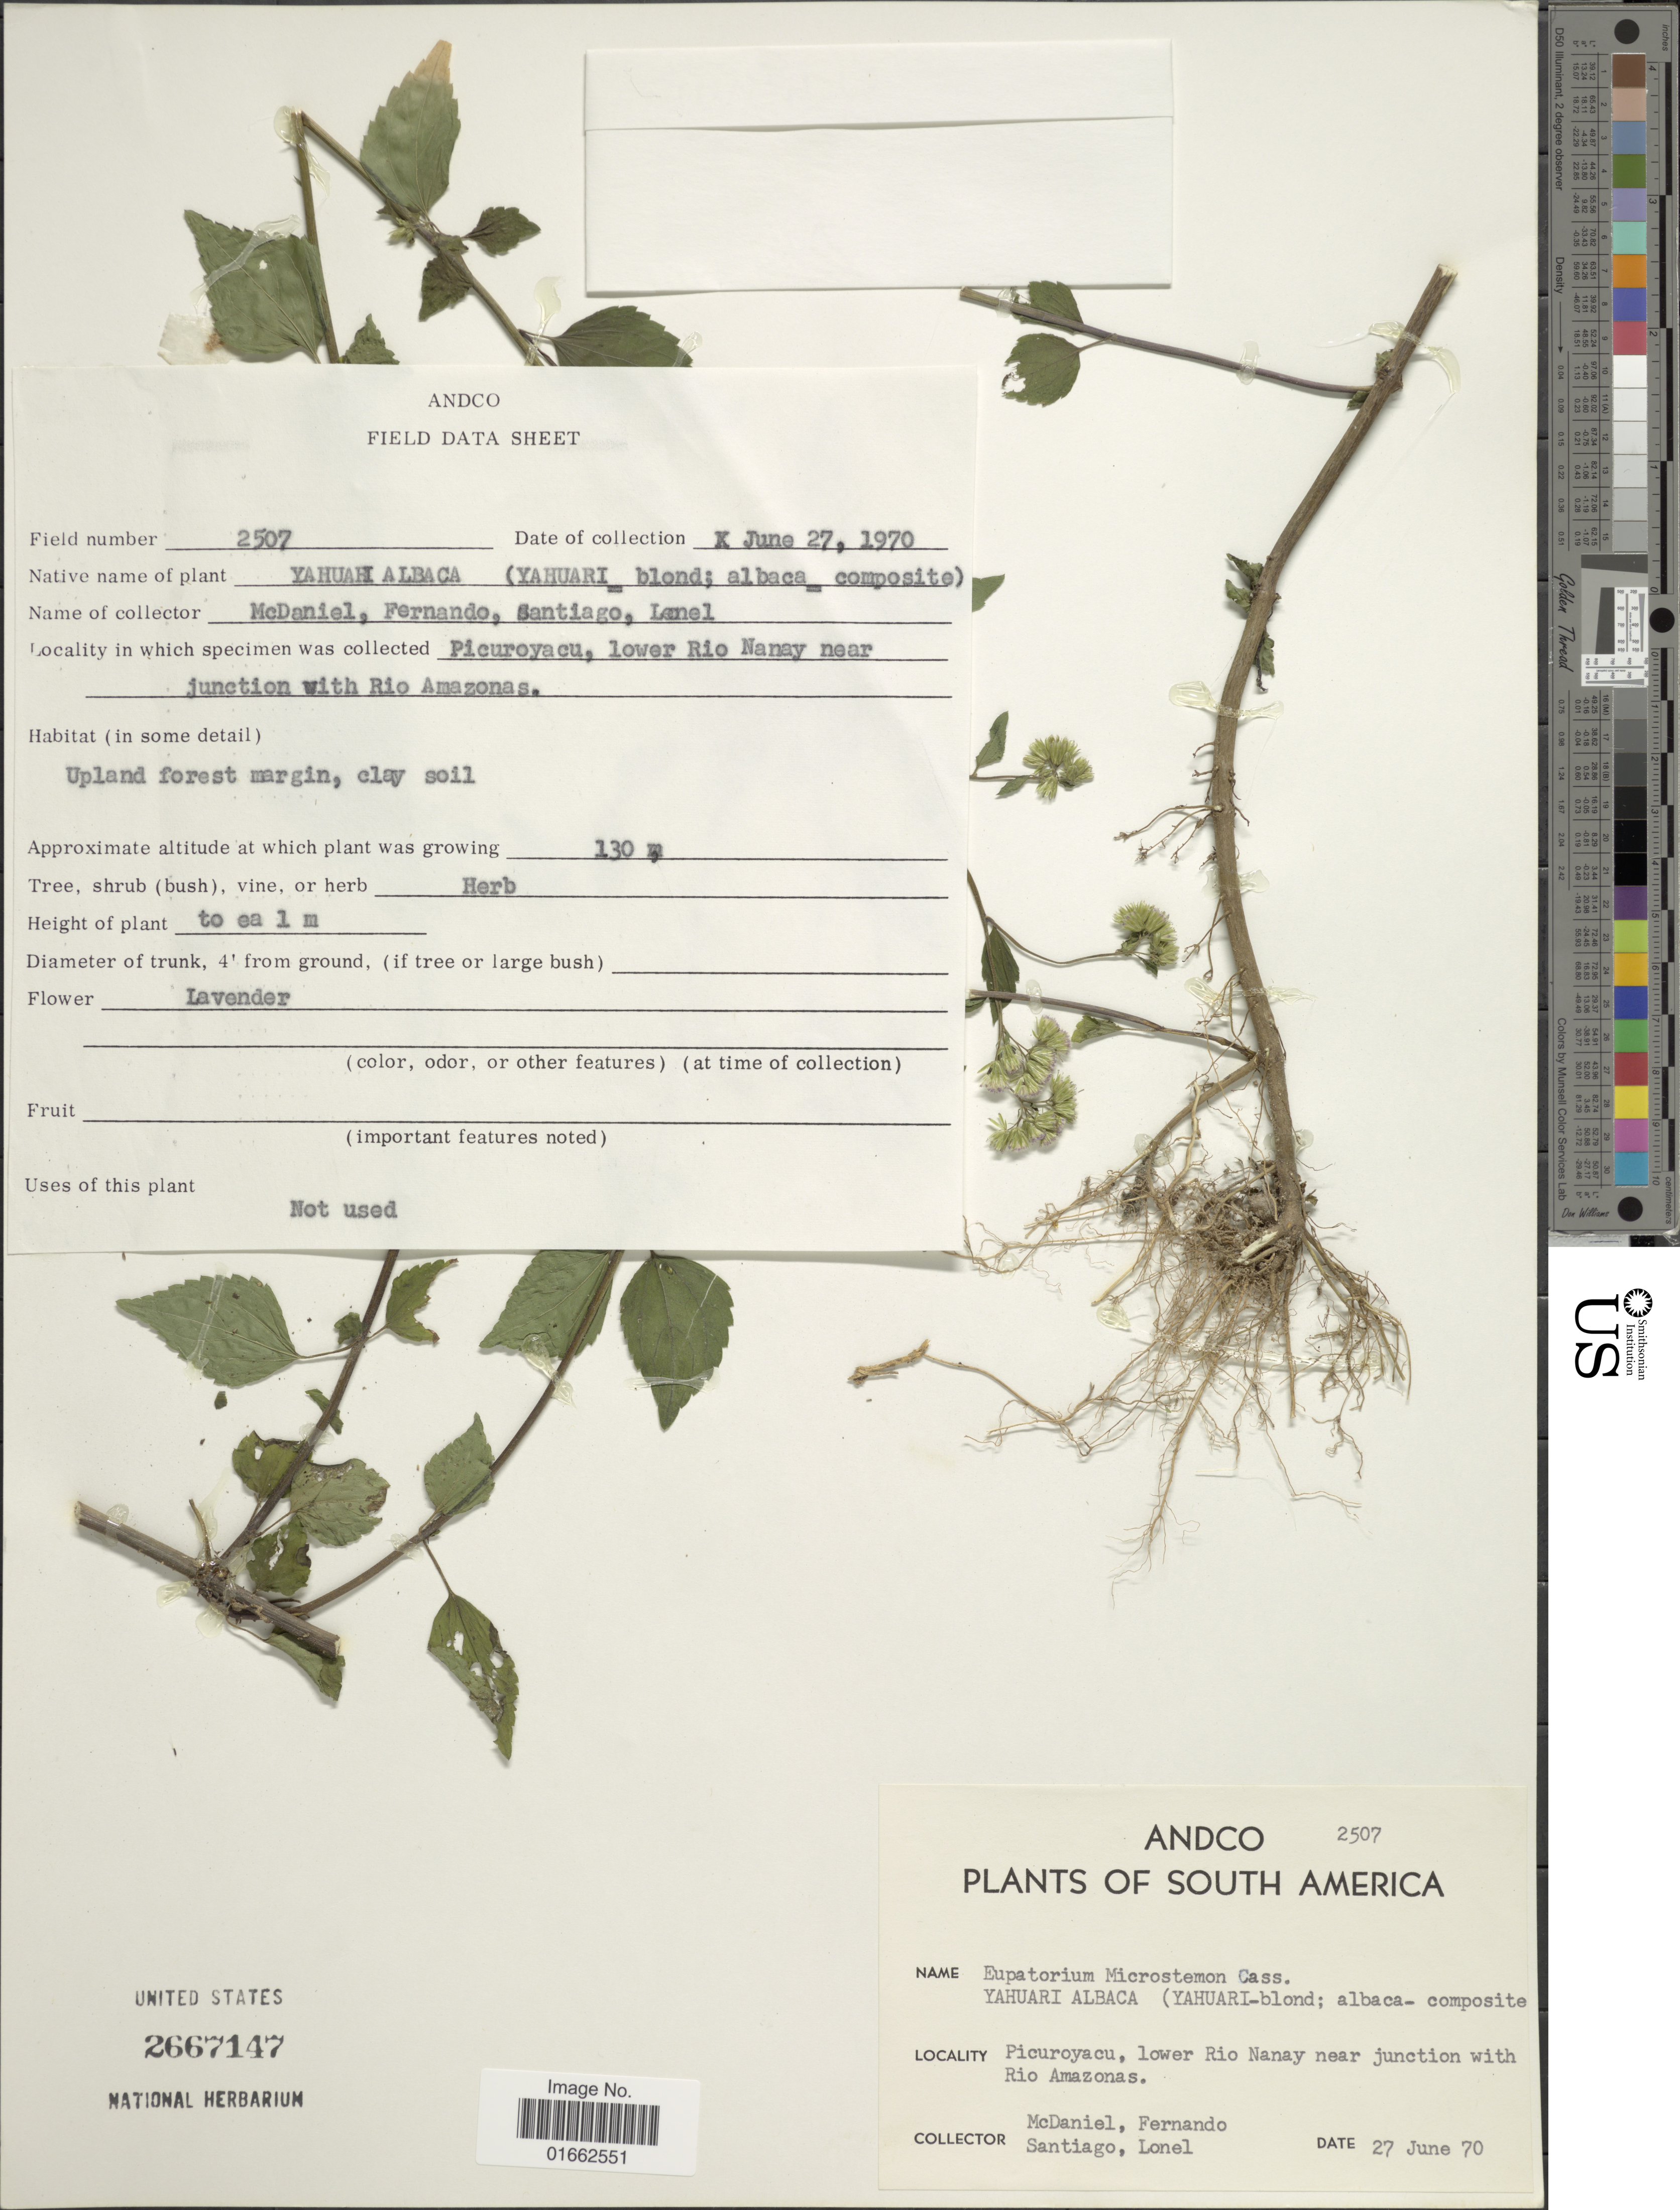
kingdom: Plantae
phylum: Tracheophyta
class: Magnoliopsida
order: Asterales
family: Asteraceae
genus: Fleischmannia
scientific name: Fleischmannia pratensis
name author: (Klatt) R.M. King & H. Rob.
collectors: -- McDaniel, -- Fernando, -. Santiago & Lonel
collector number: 2507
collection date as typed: Transcribed d/m/y: 27/6/70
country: Peru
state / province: Loreto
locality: Picuroyacu, lower Rio Nany near junction with Rio Amazonas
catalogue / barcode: US 2667147